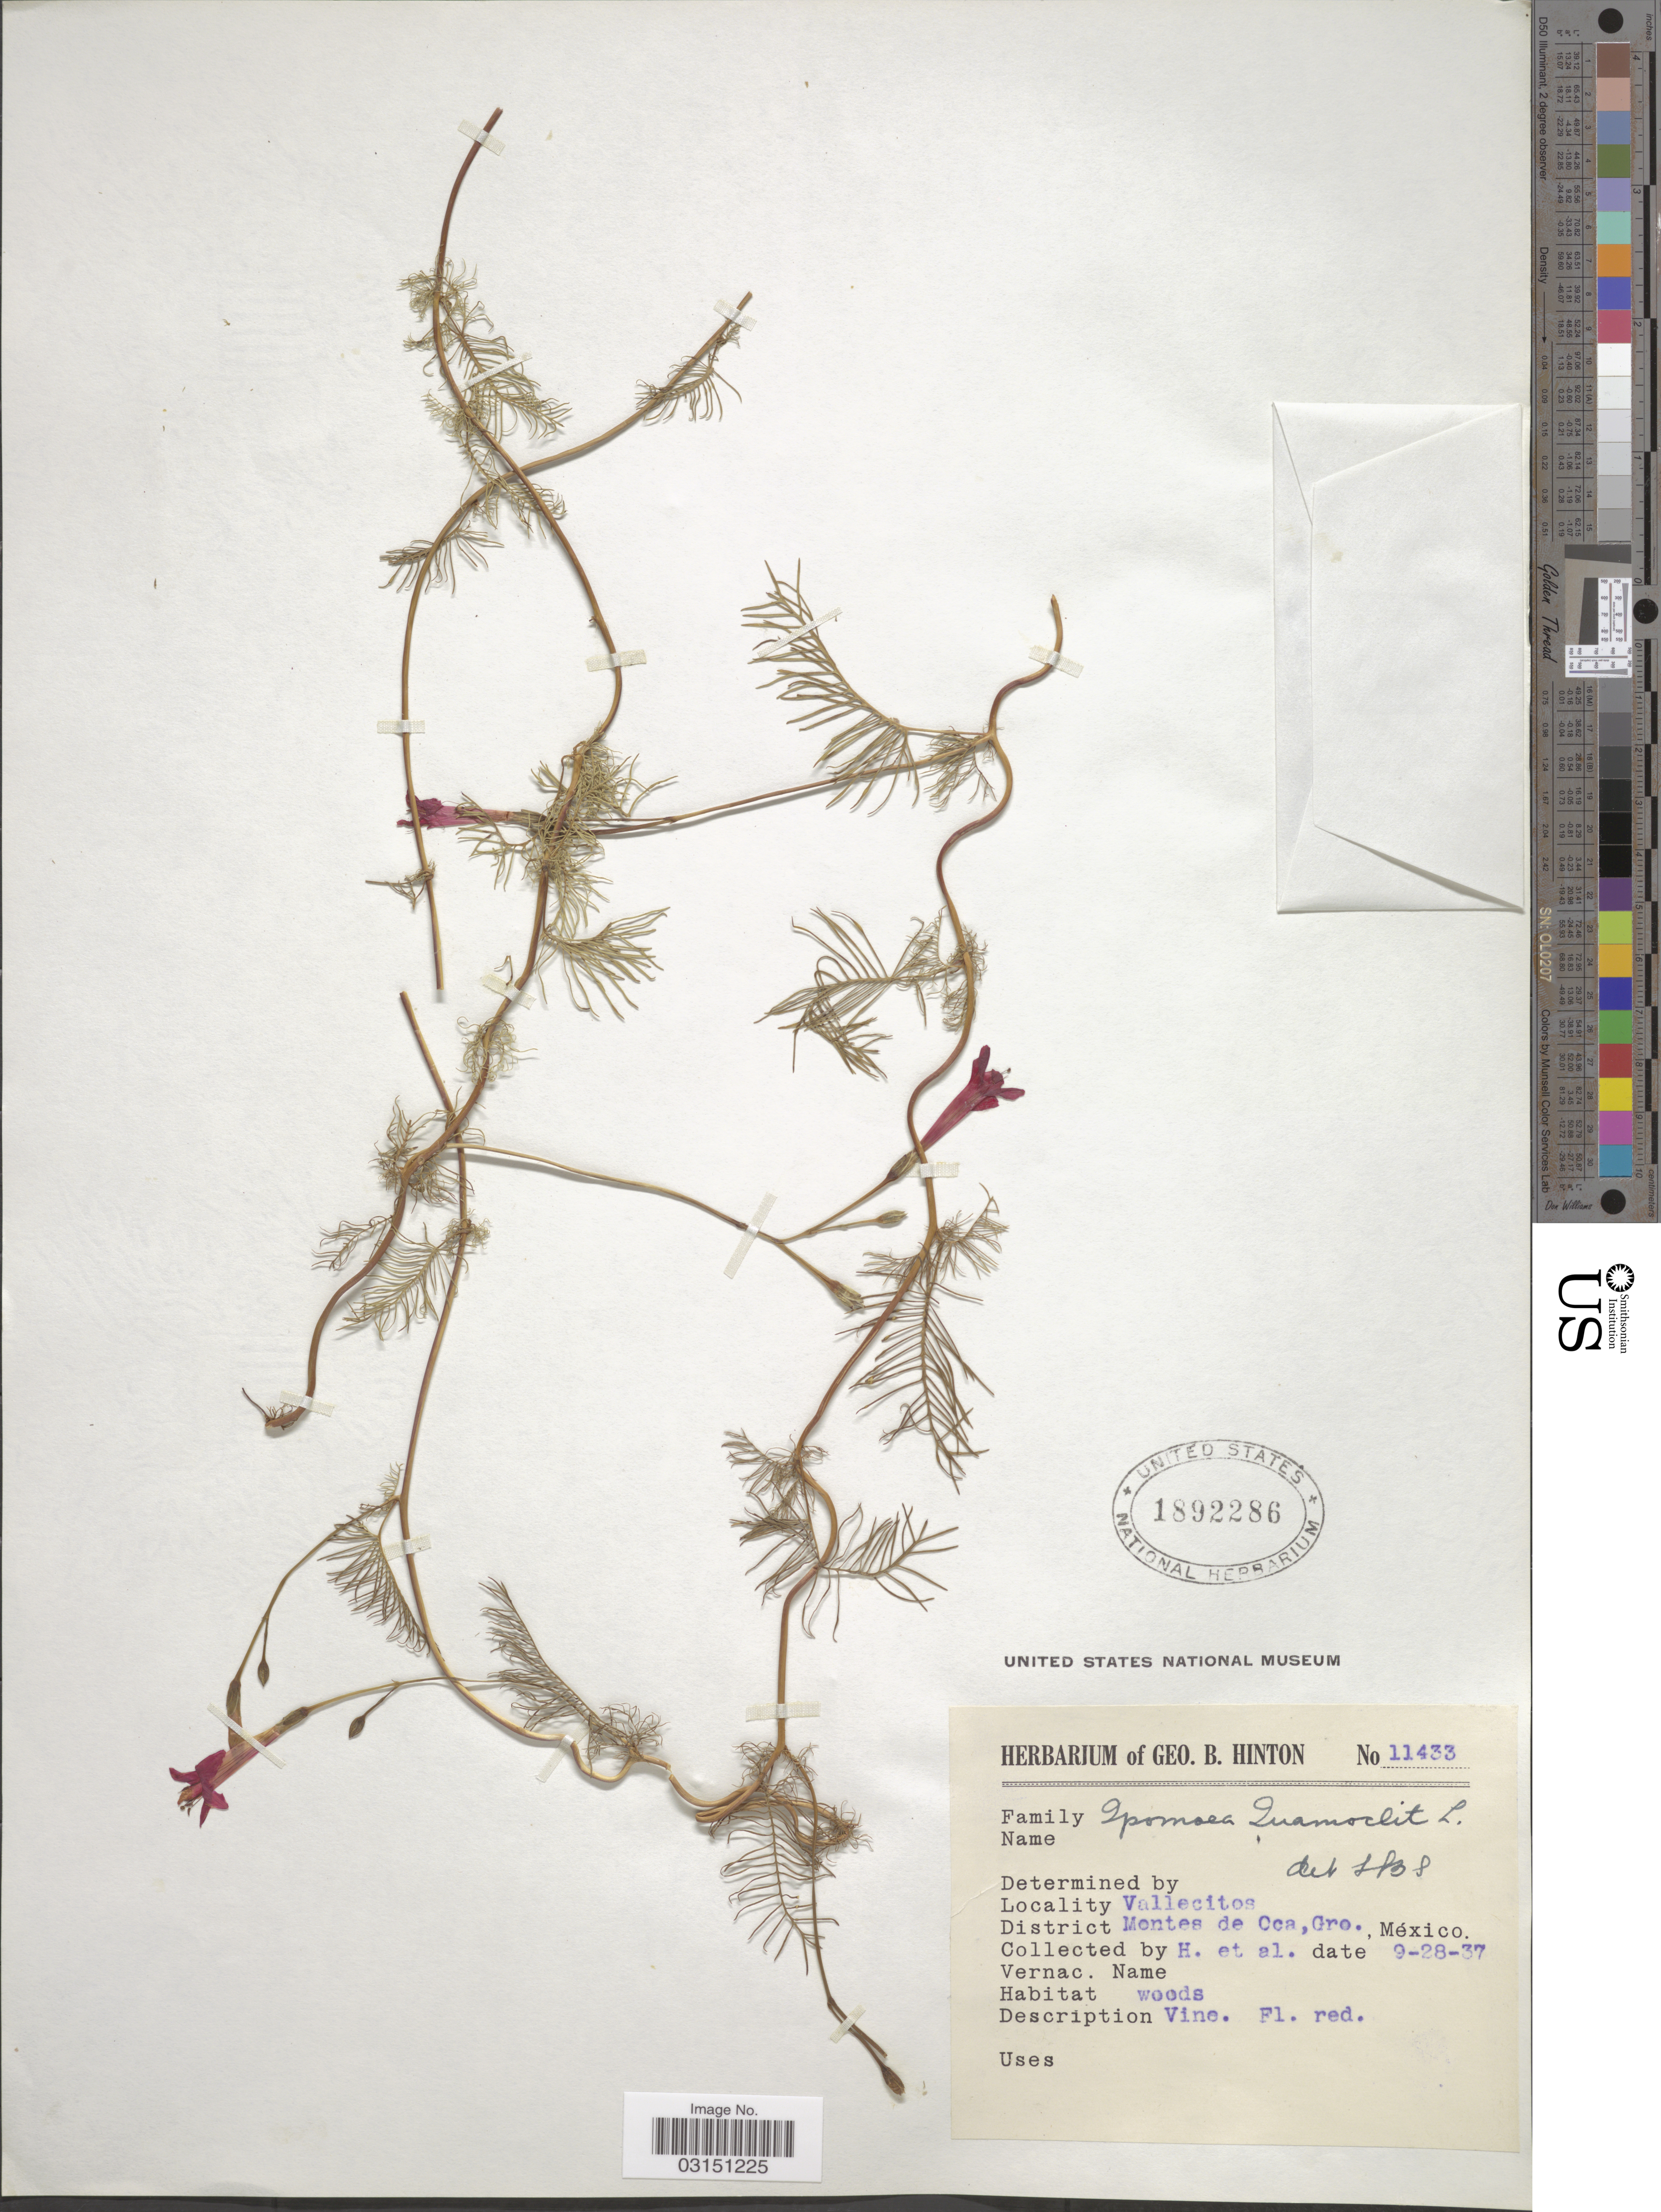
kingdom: Plantae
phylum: Tracheophyta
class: Magnoliopsida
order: Solanales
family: Convolvulaceae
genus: Ipomoea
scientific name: Ipomoea quamoclit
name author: L.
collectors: G. B. Hinton & et al.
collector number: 11433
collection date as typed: Transcribed d/m/y: 28/9/37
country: Mexico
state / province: Guerrero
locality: Vallecitos, District Montes de Oca.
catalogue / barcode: US 1892286